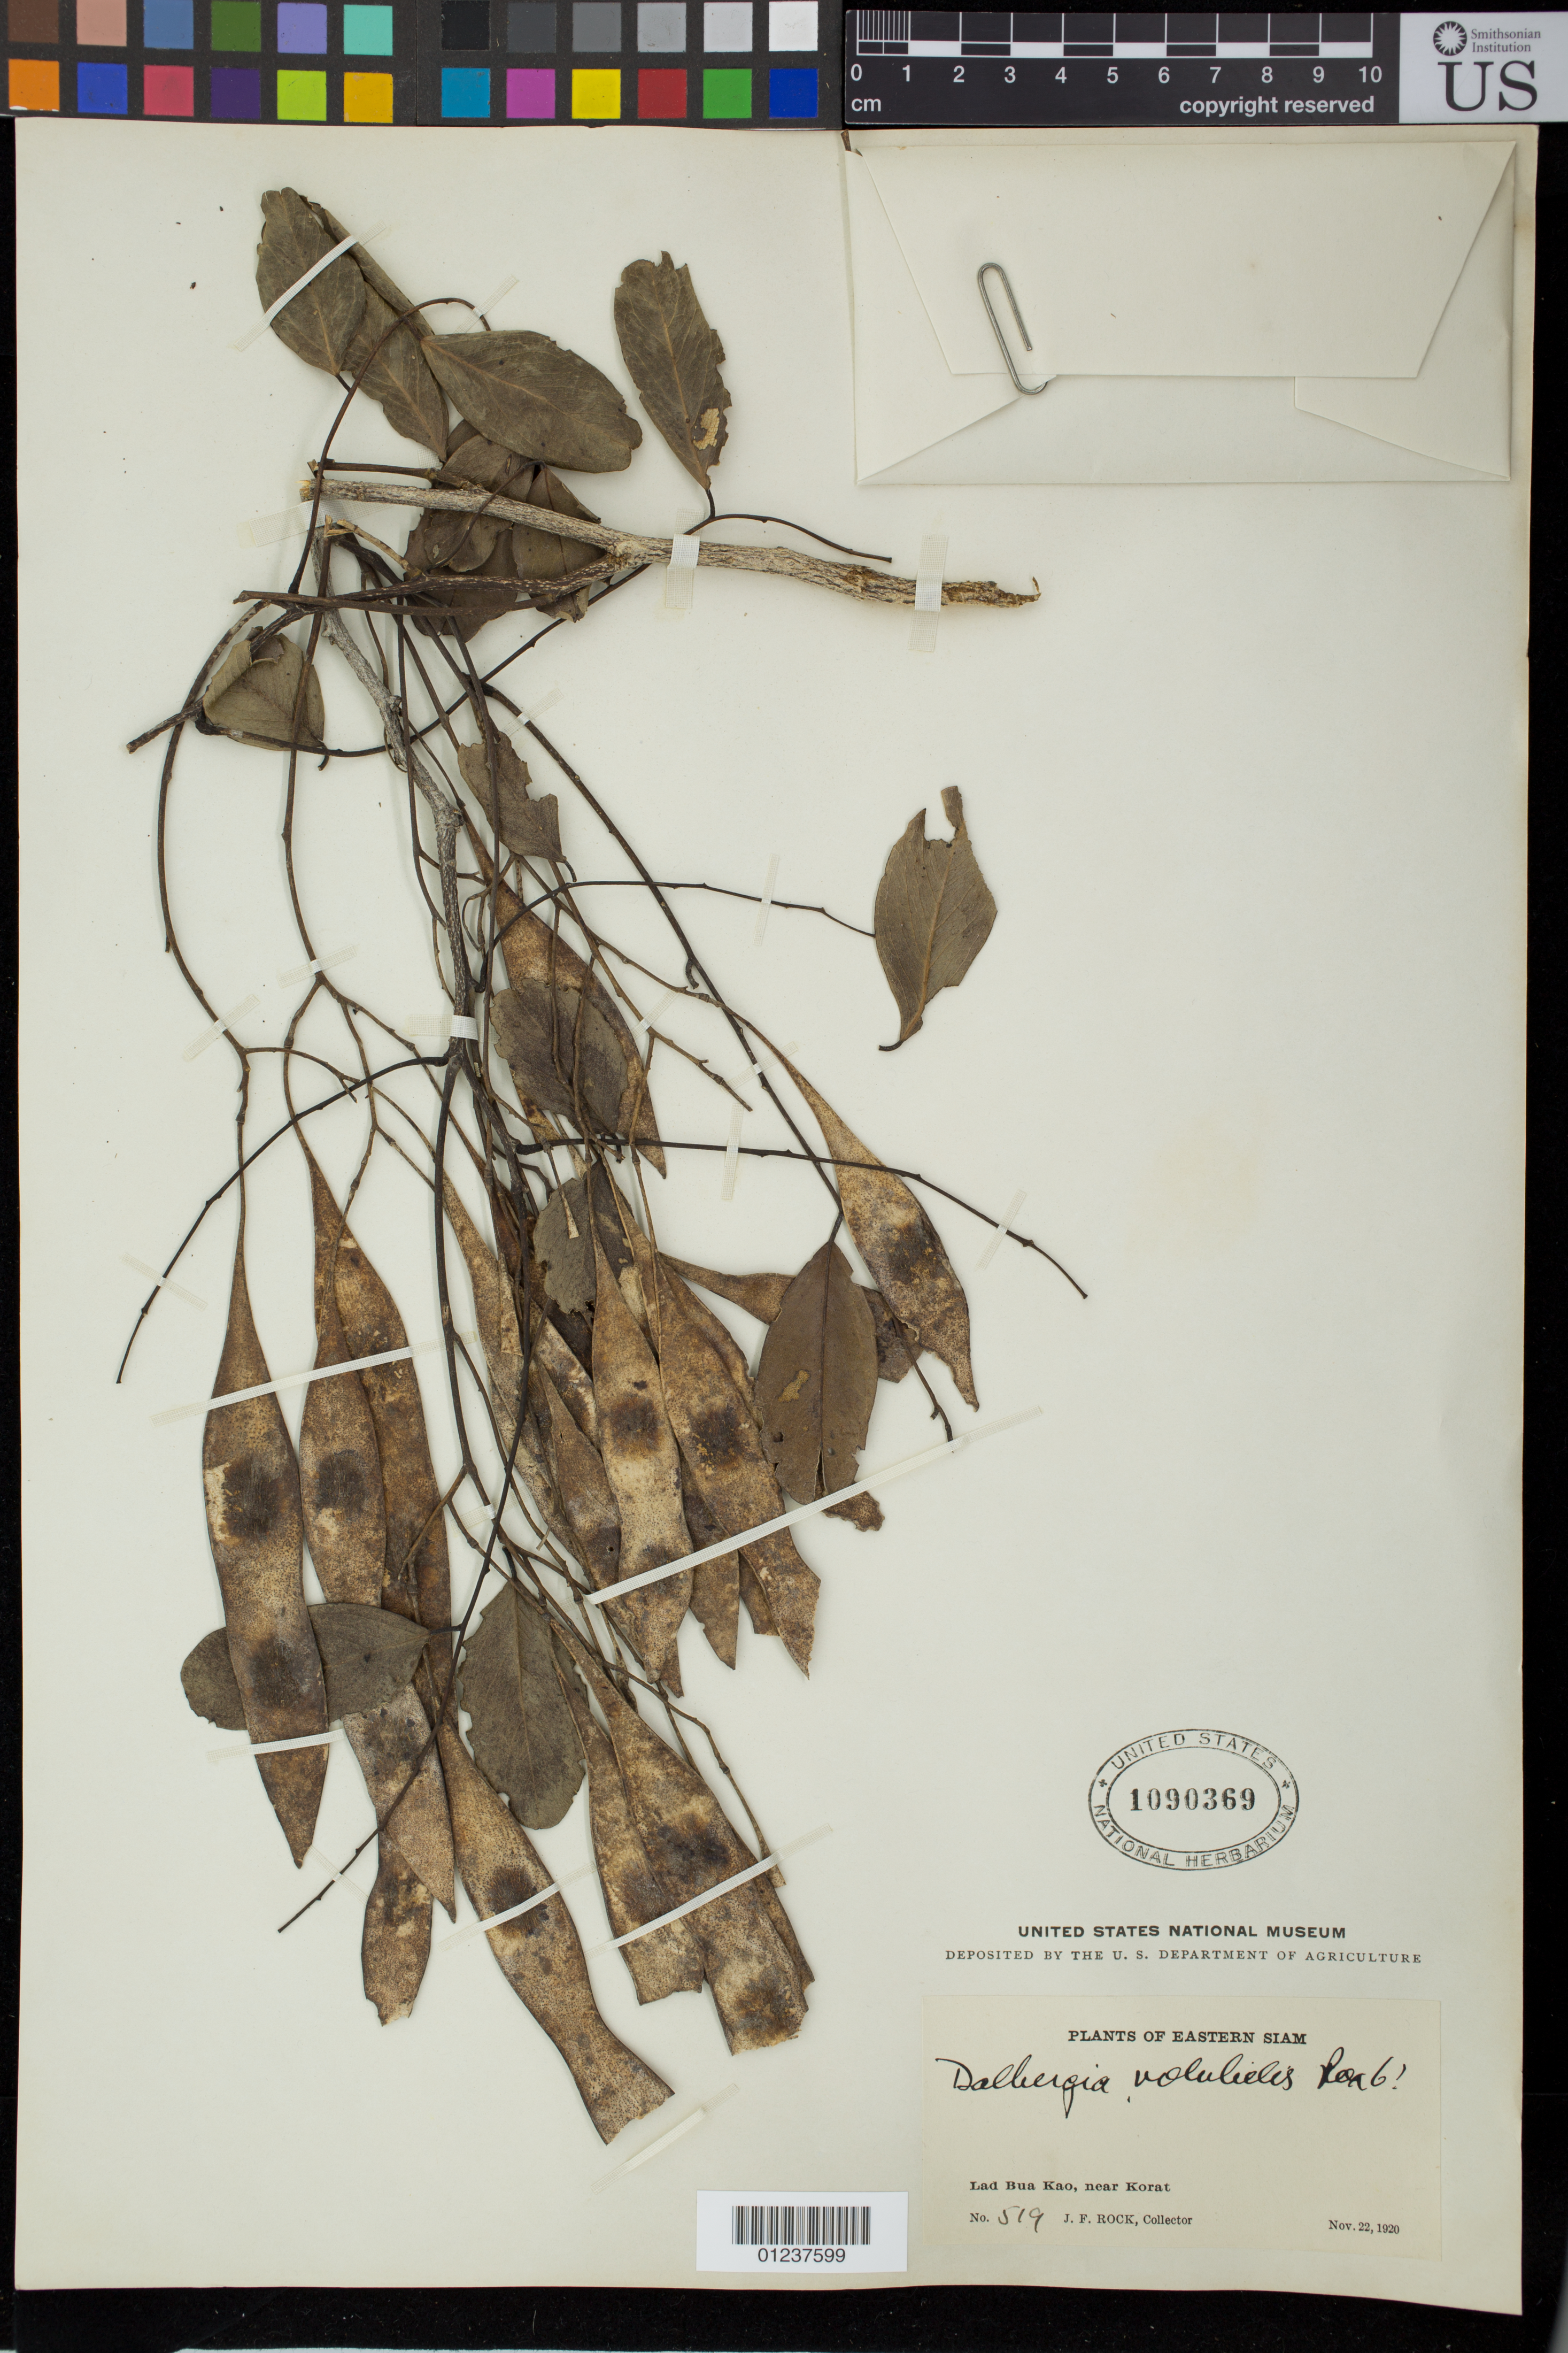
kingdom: Plantae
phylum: Tracheophyta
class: Magnoliopsida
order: Fabales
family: Fabaceae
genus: Dalbergia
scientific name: Dalbergia sp.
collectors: J. F. Rock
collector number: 519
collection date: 1920-11-22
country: Thailand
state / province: Nakhon Ratchasima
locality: Lad Bua Kao, near Korat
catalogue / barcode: US 1090369